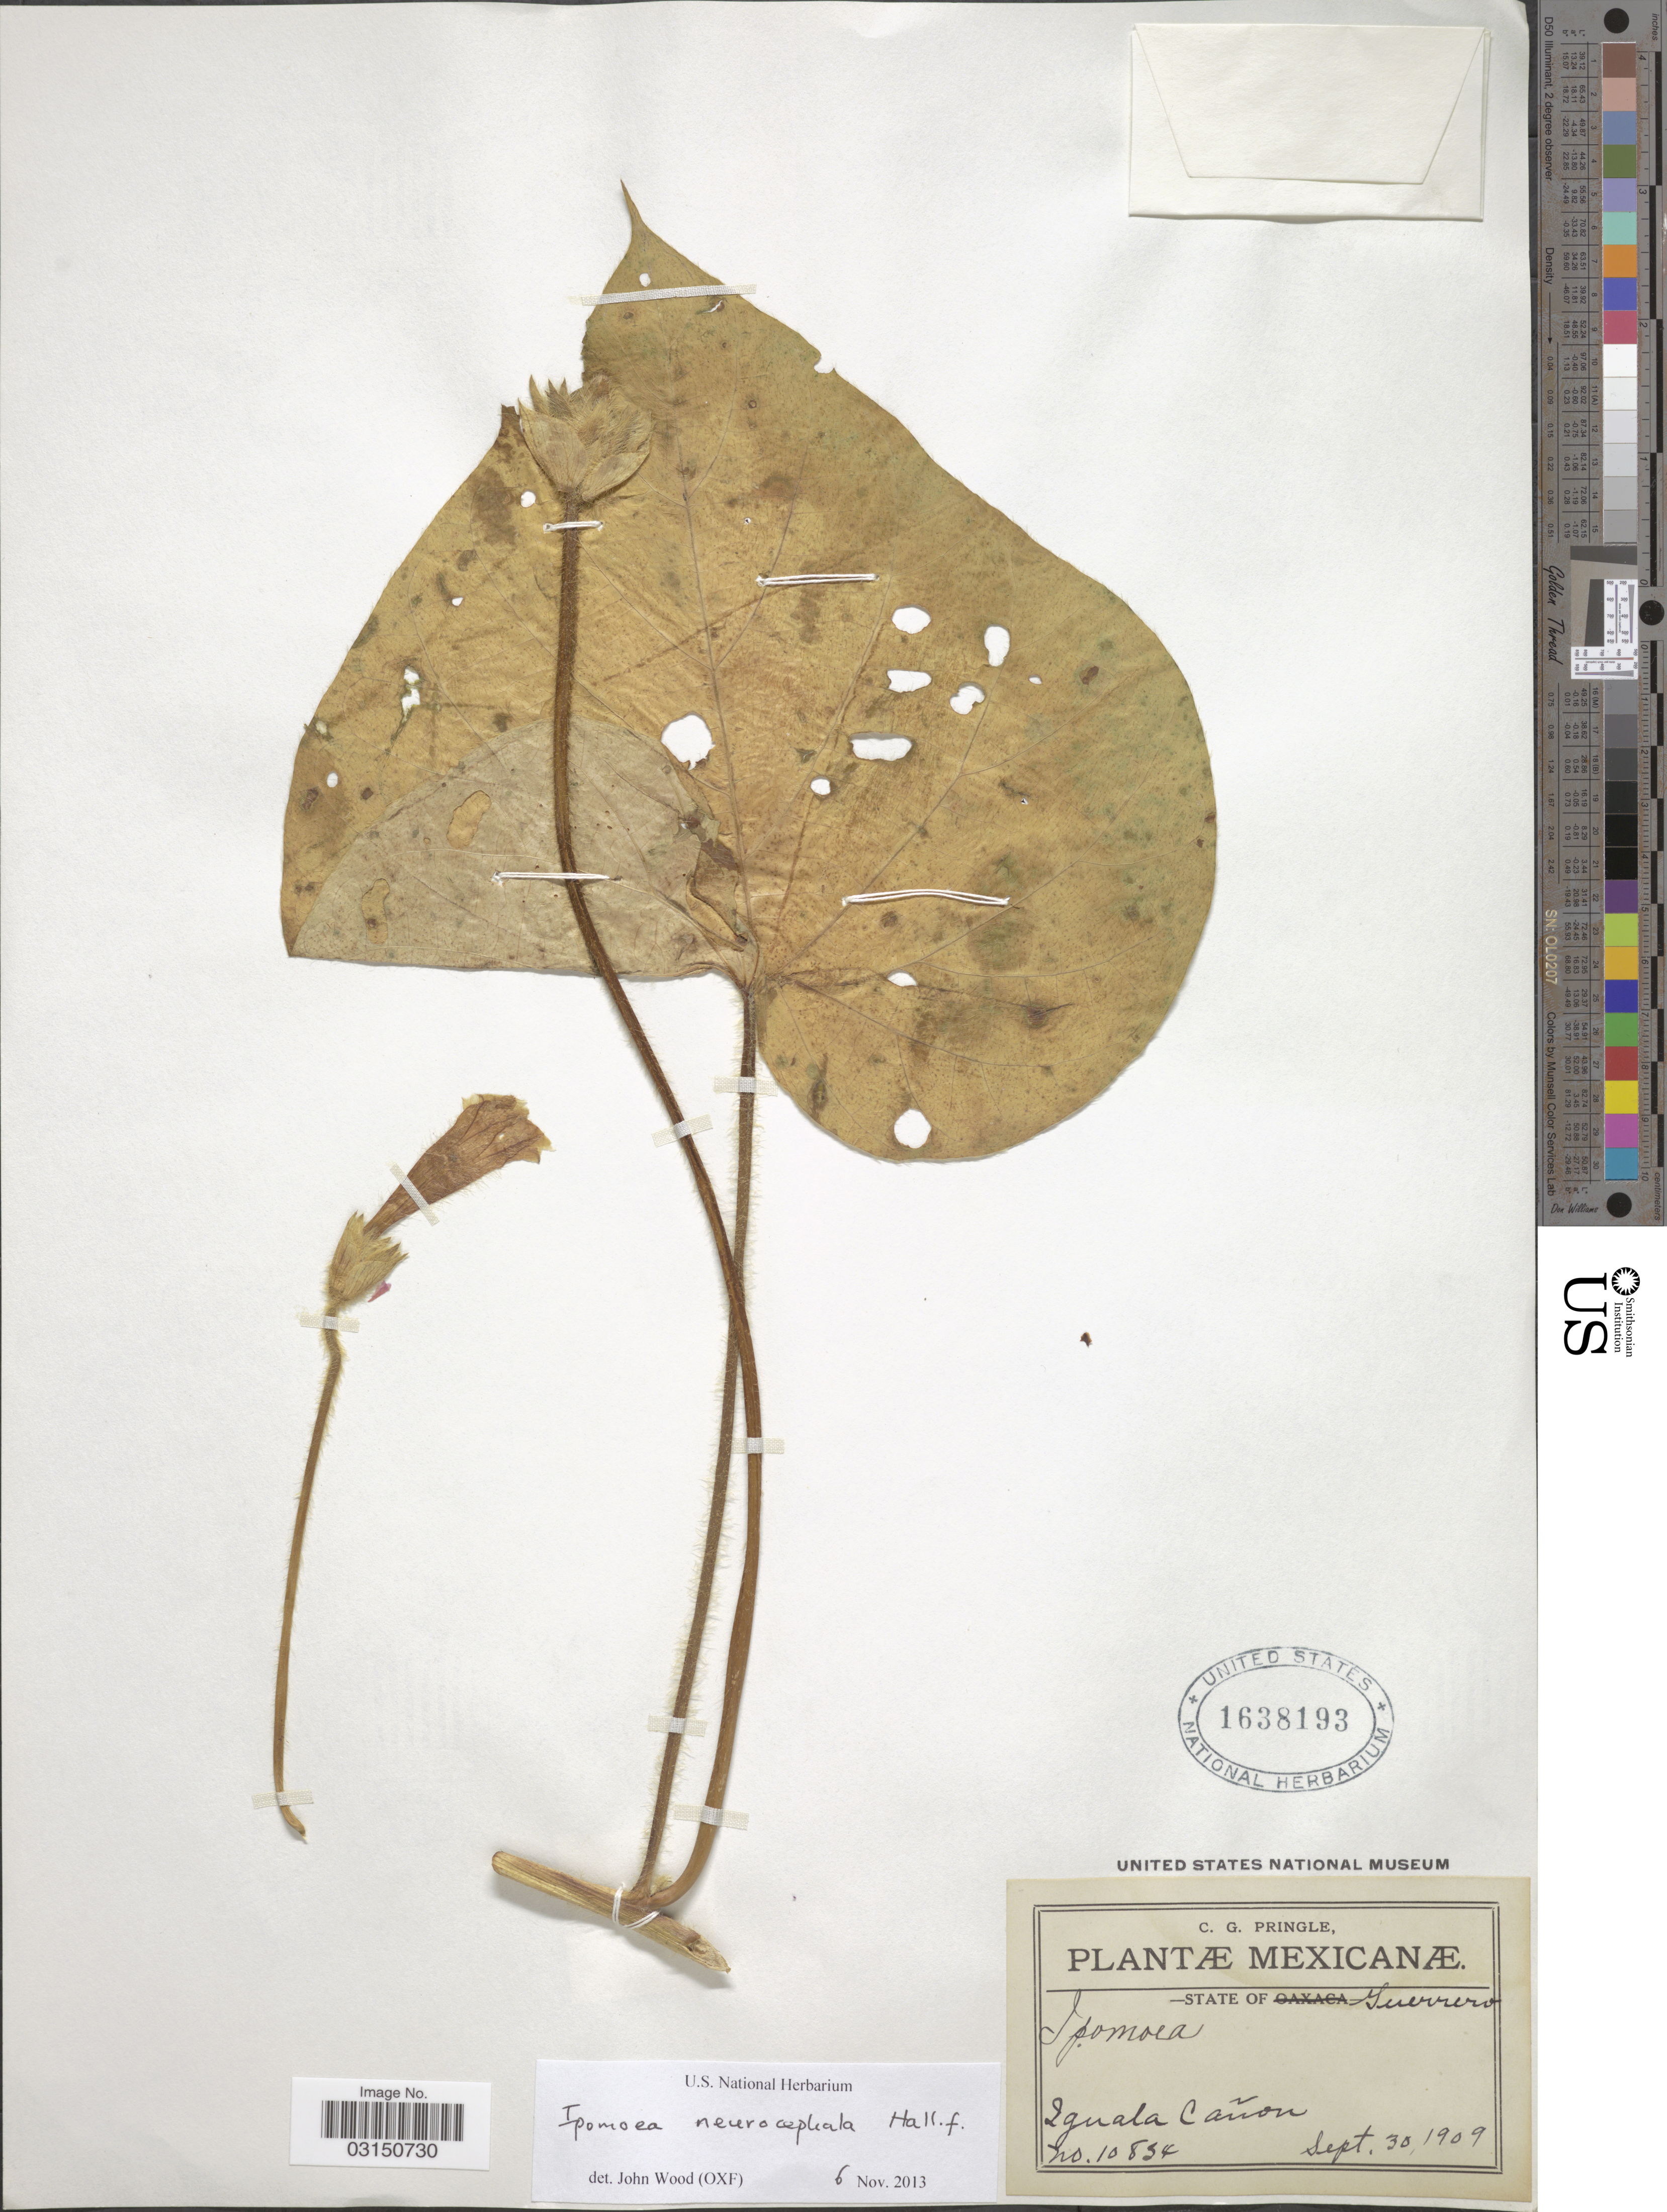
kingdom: Plantae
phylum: Tracheophyta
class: Magnoliopsida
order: Solanales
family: Convolvulaceae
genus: Ipomoea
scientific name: Ipomoea neurocephala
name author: Hallier f.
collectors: C. G. Pringle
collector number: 10834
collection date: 1909-09-30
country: Mexico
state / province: Guerrero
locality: Iguala Cañon.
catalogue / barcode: US 1638193